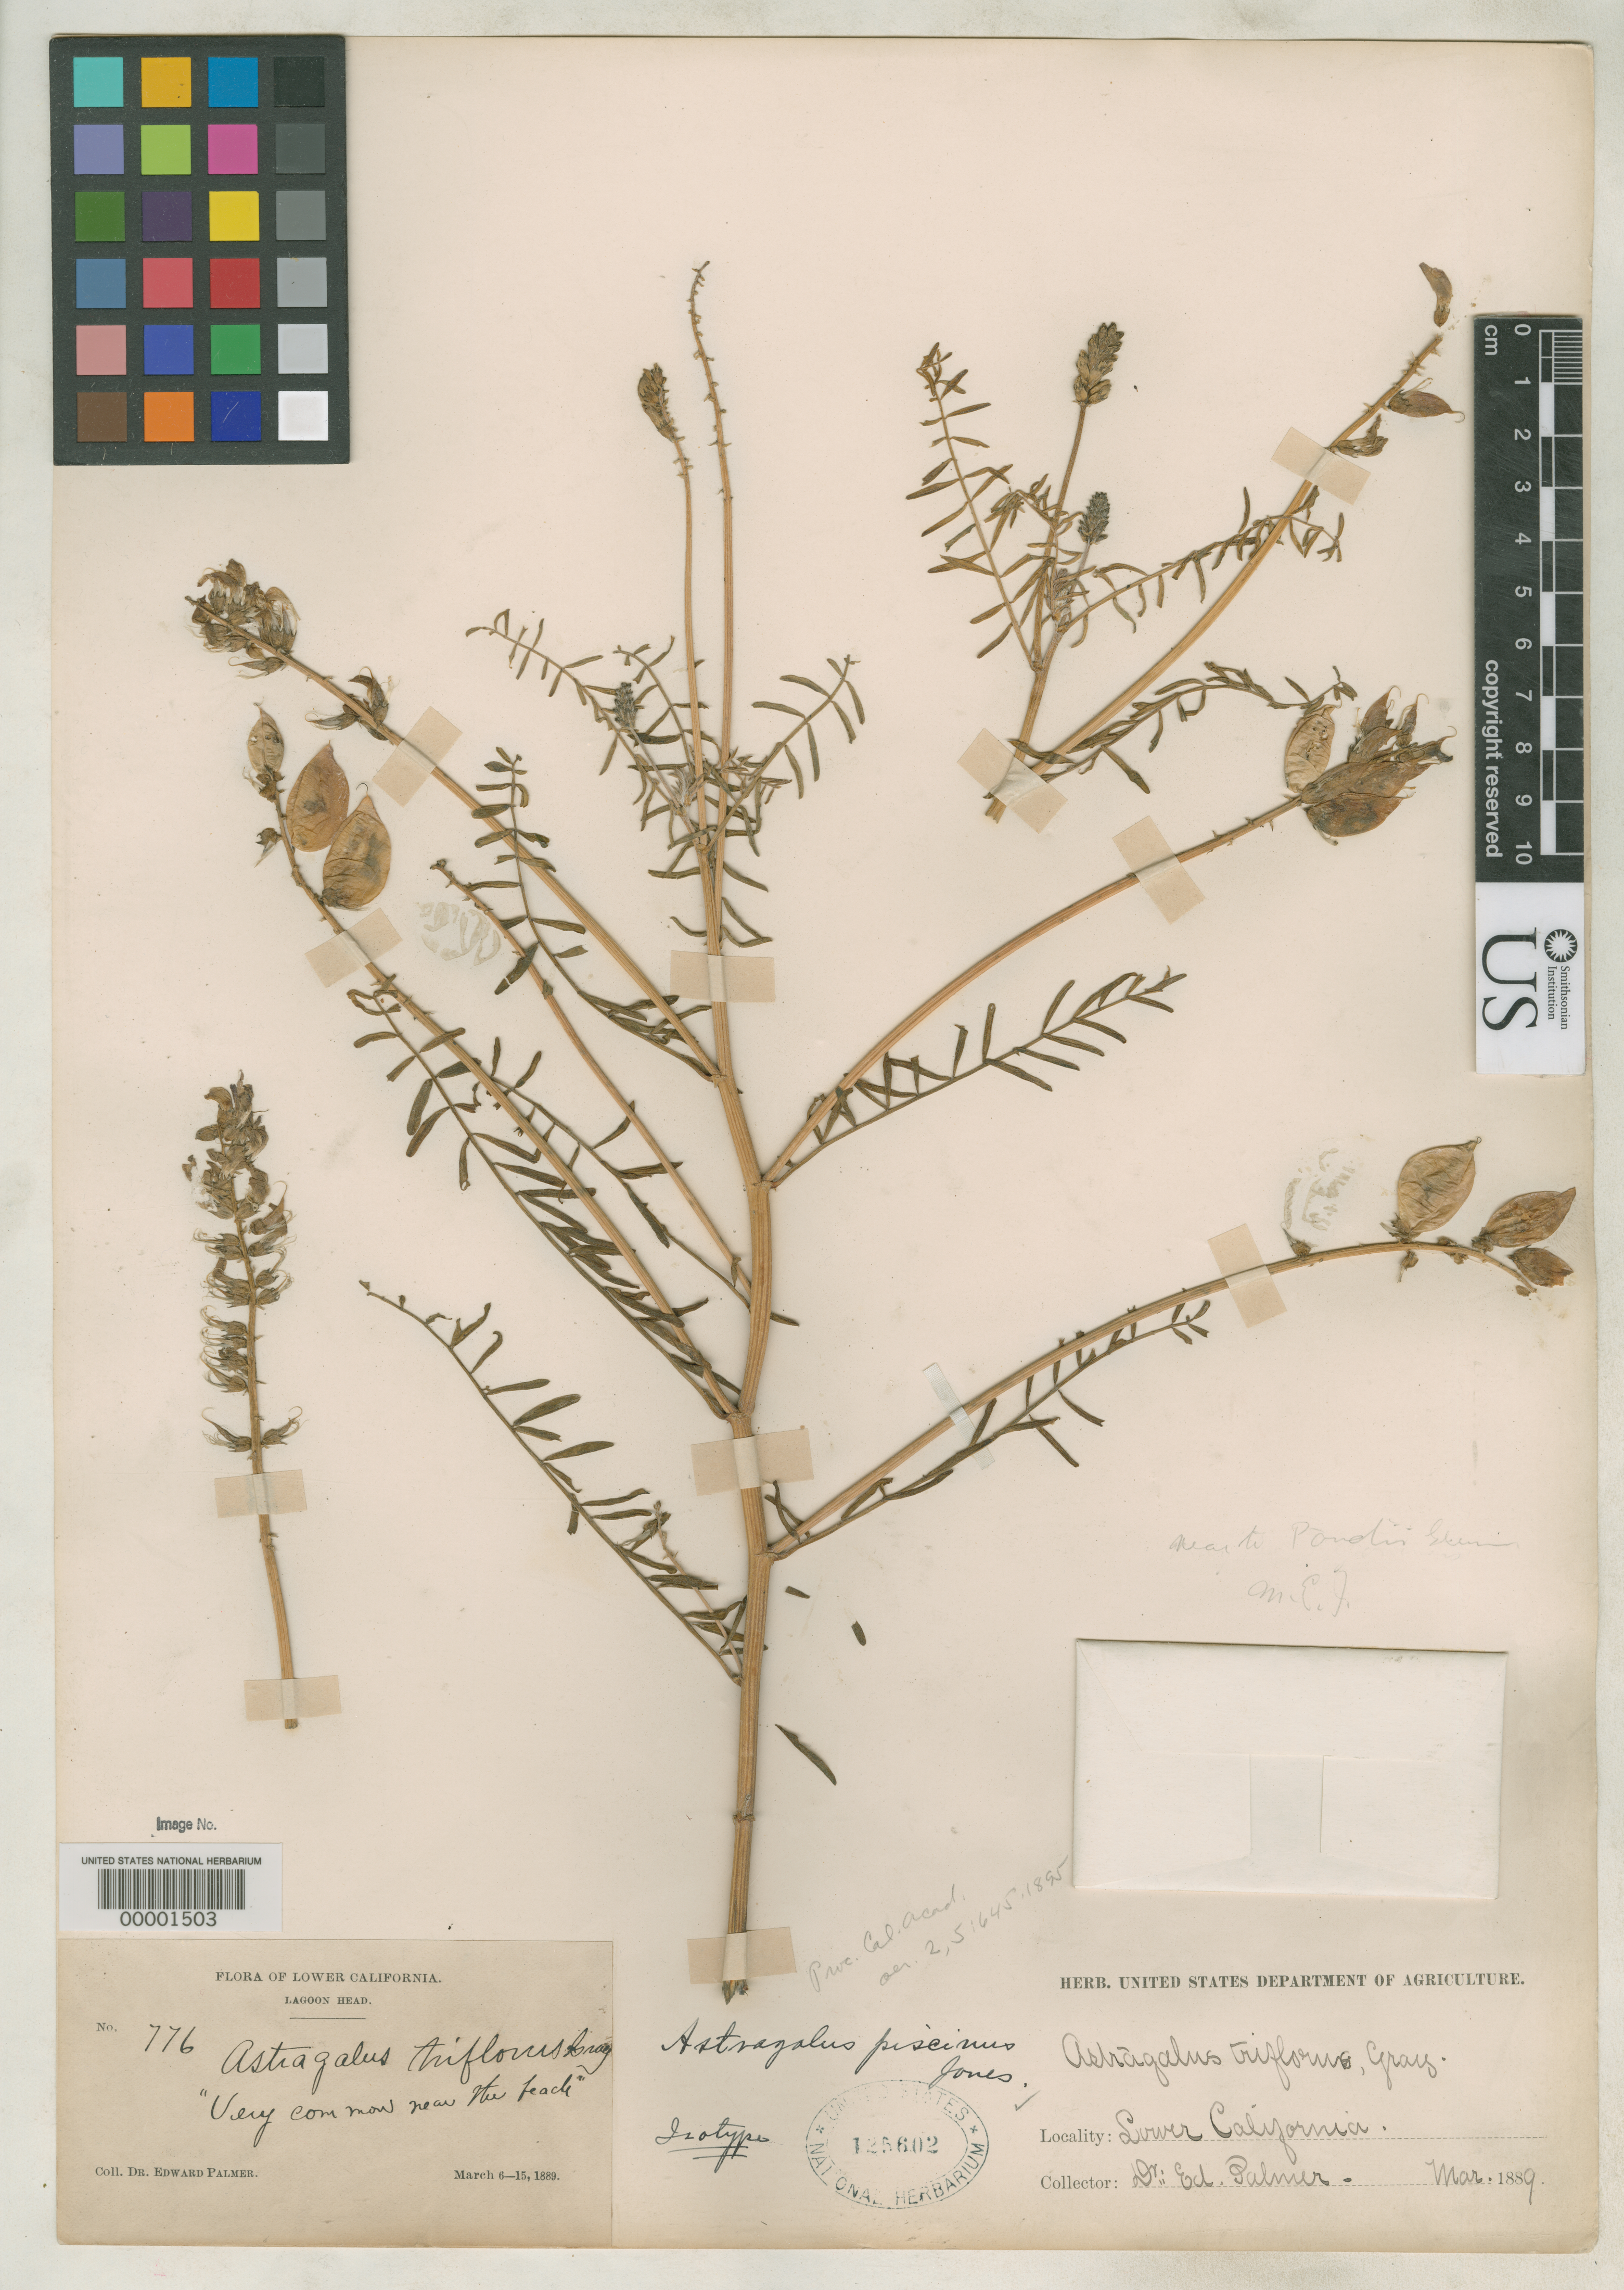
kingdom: Plantae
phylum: Tracheophyta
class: Magnoliopsida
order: Fabales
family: Fabaceae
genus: Astragalus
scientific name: Astragalus piscinus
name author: M.E. Jones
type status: Holotype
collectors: E. Palmer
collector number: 776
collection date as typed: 06 Mar 1889 to 15 Mar 1889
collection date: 1889-03-06/1889-03-15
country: Mexico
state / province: Baja California Norte / Baja California Sur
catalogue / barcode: US 125602